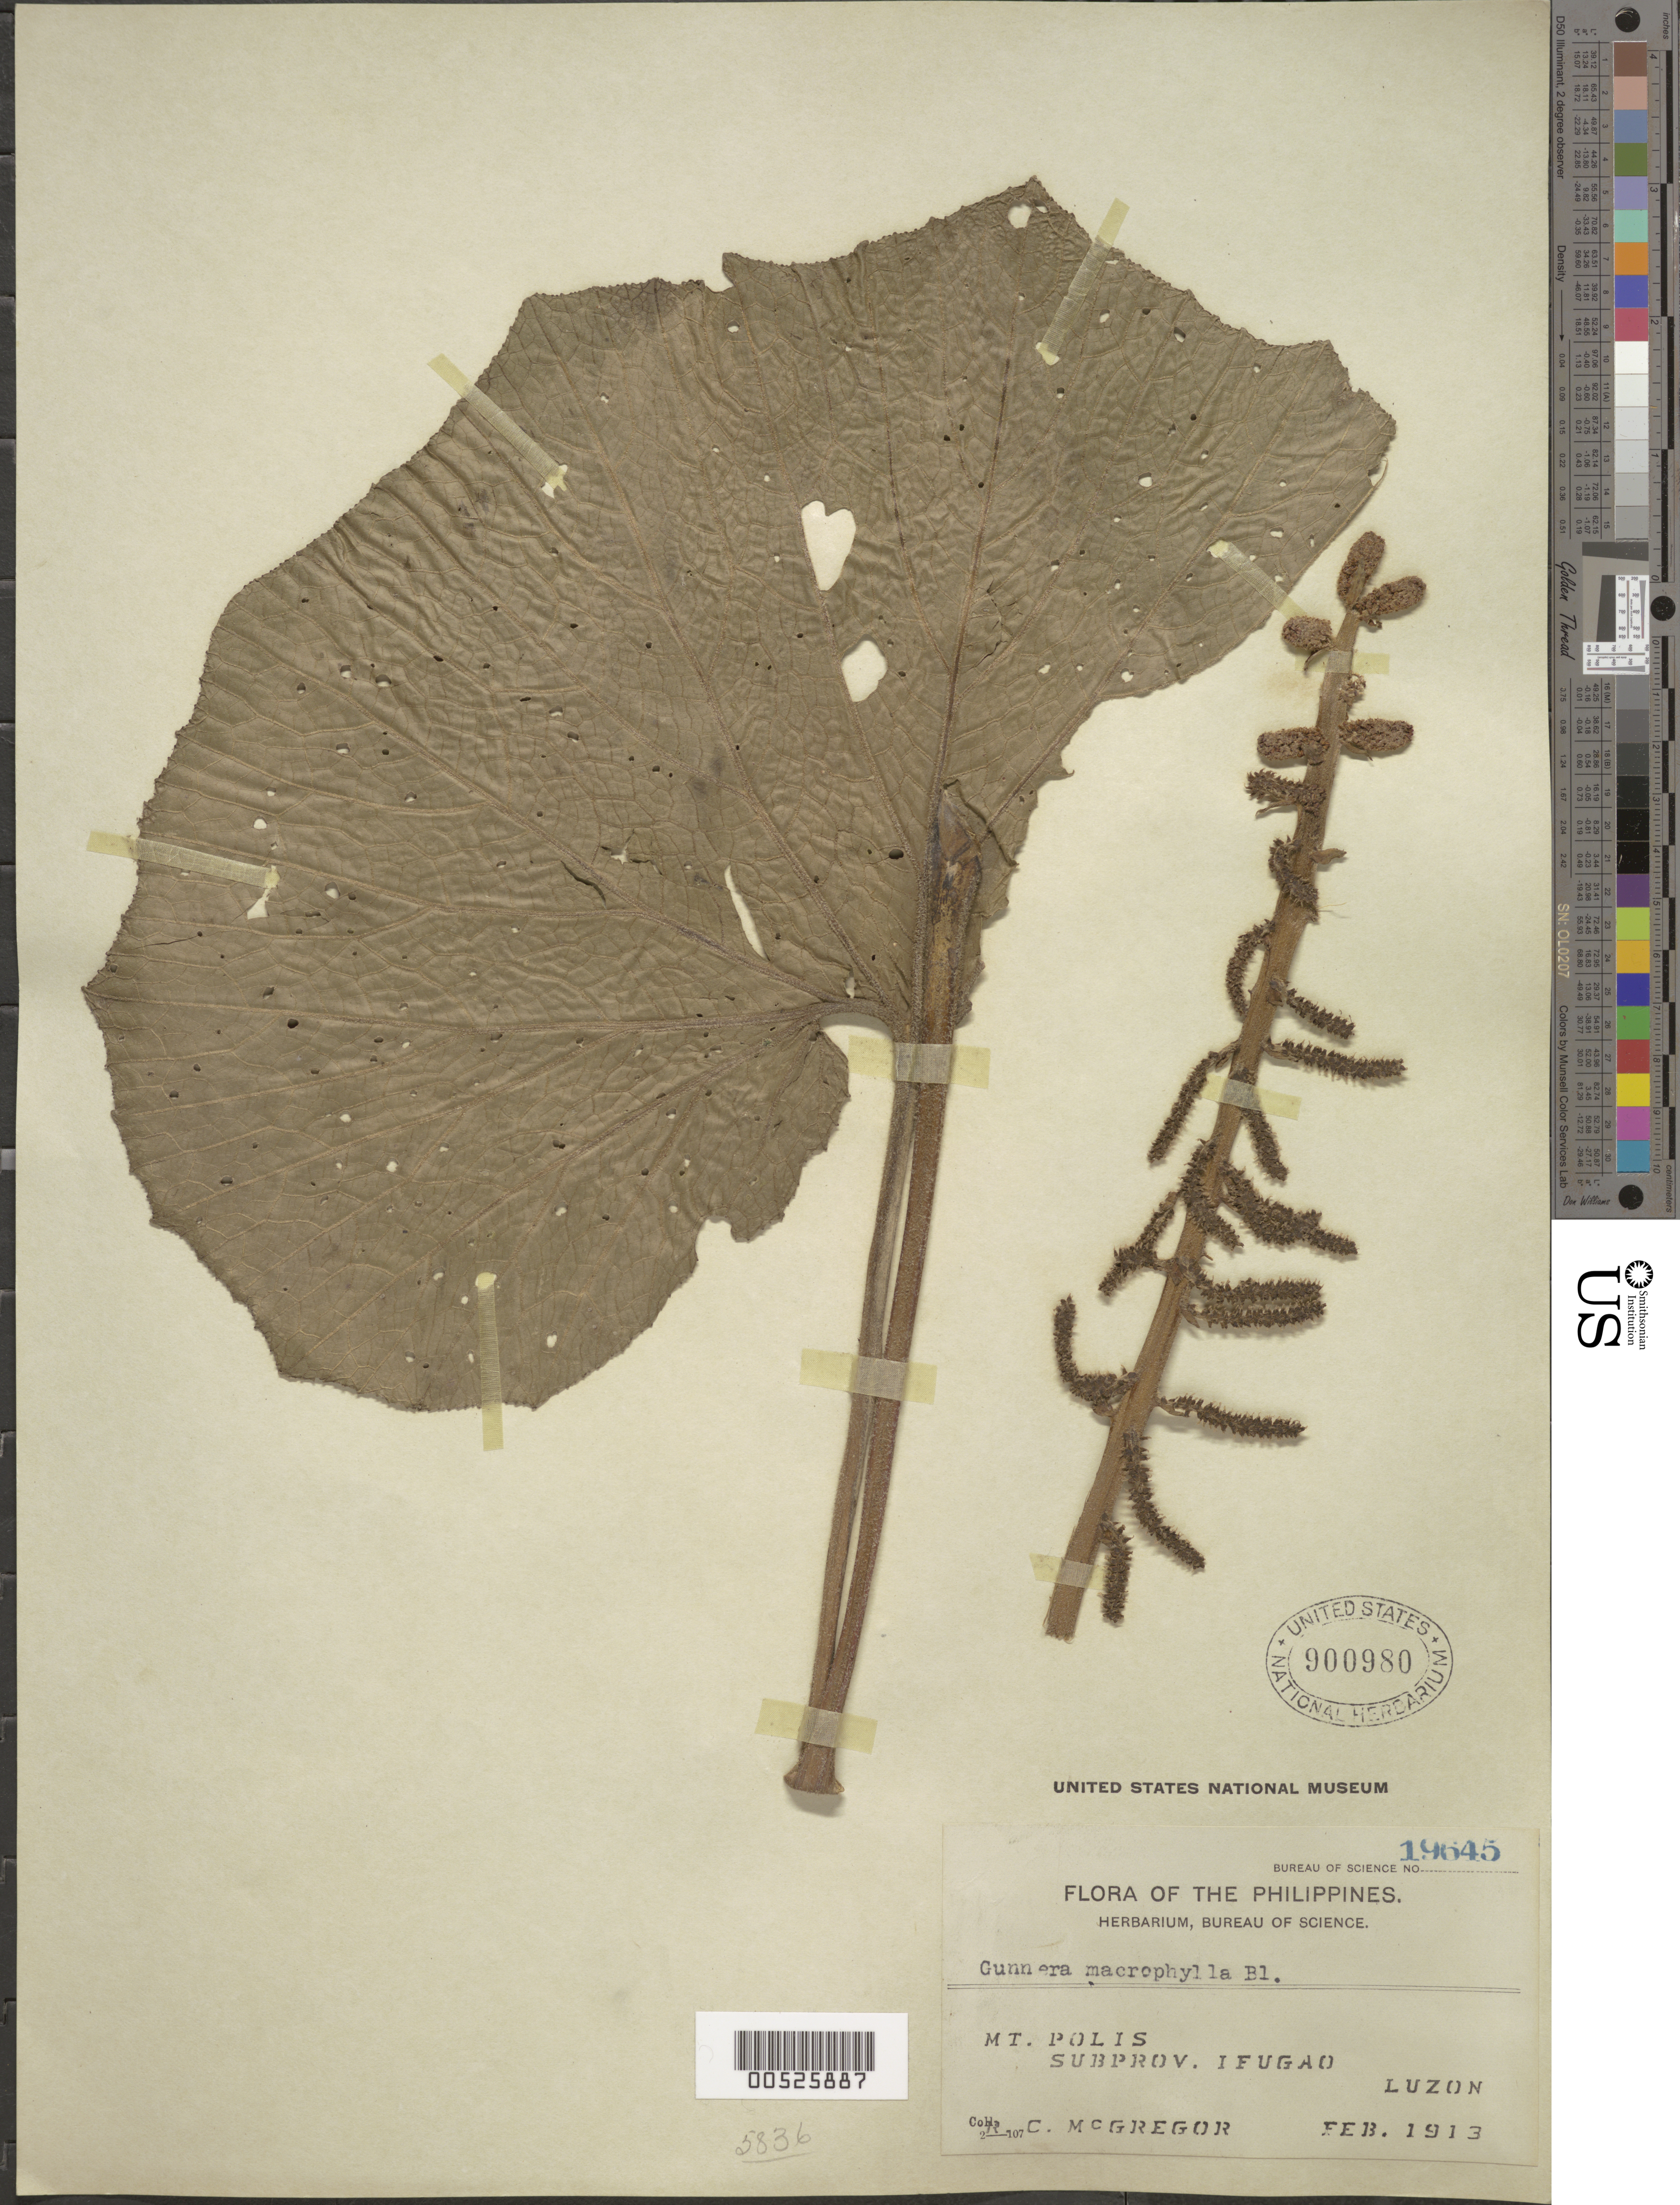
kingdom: Plantae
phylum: Tracheophyta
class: Magnoliopsida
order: Gunnerales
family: Gunneraceae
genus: Gunnera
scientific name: Gunnera macrophylla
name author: Blume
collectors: C. McGregor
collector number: Bur. Sci. 19645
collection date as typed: Feb 1913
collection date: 1913-02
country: Philippines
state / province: Cordillera (Administrative Region)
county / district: Ifugao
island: Luzon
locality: Mt. Polis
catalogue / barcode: US 900980